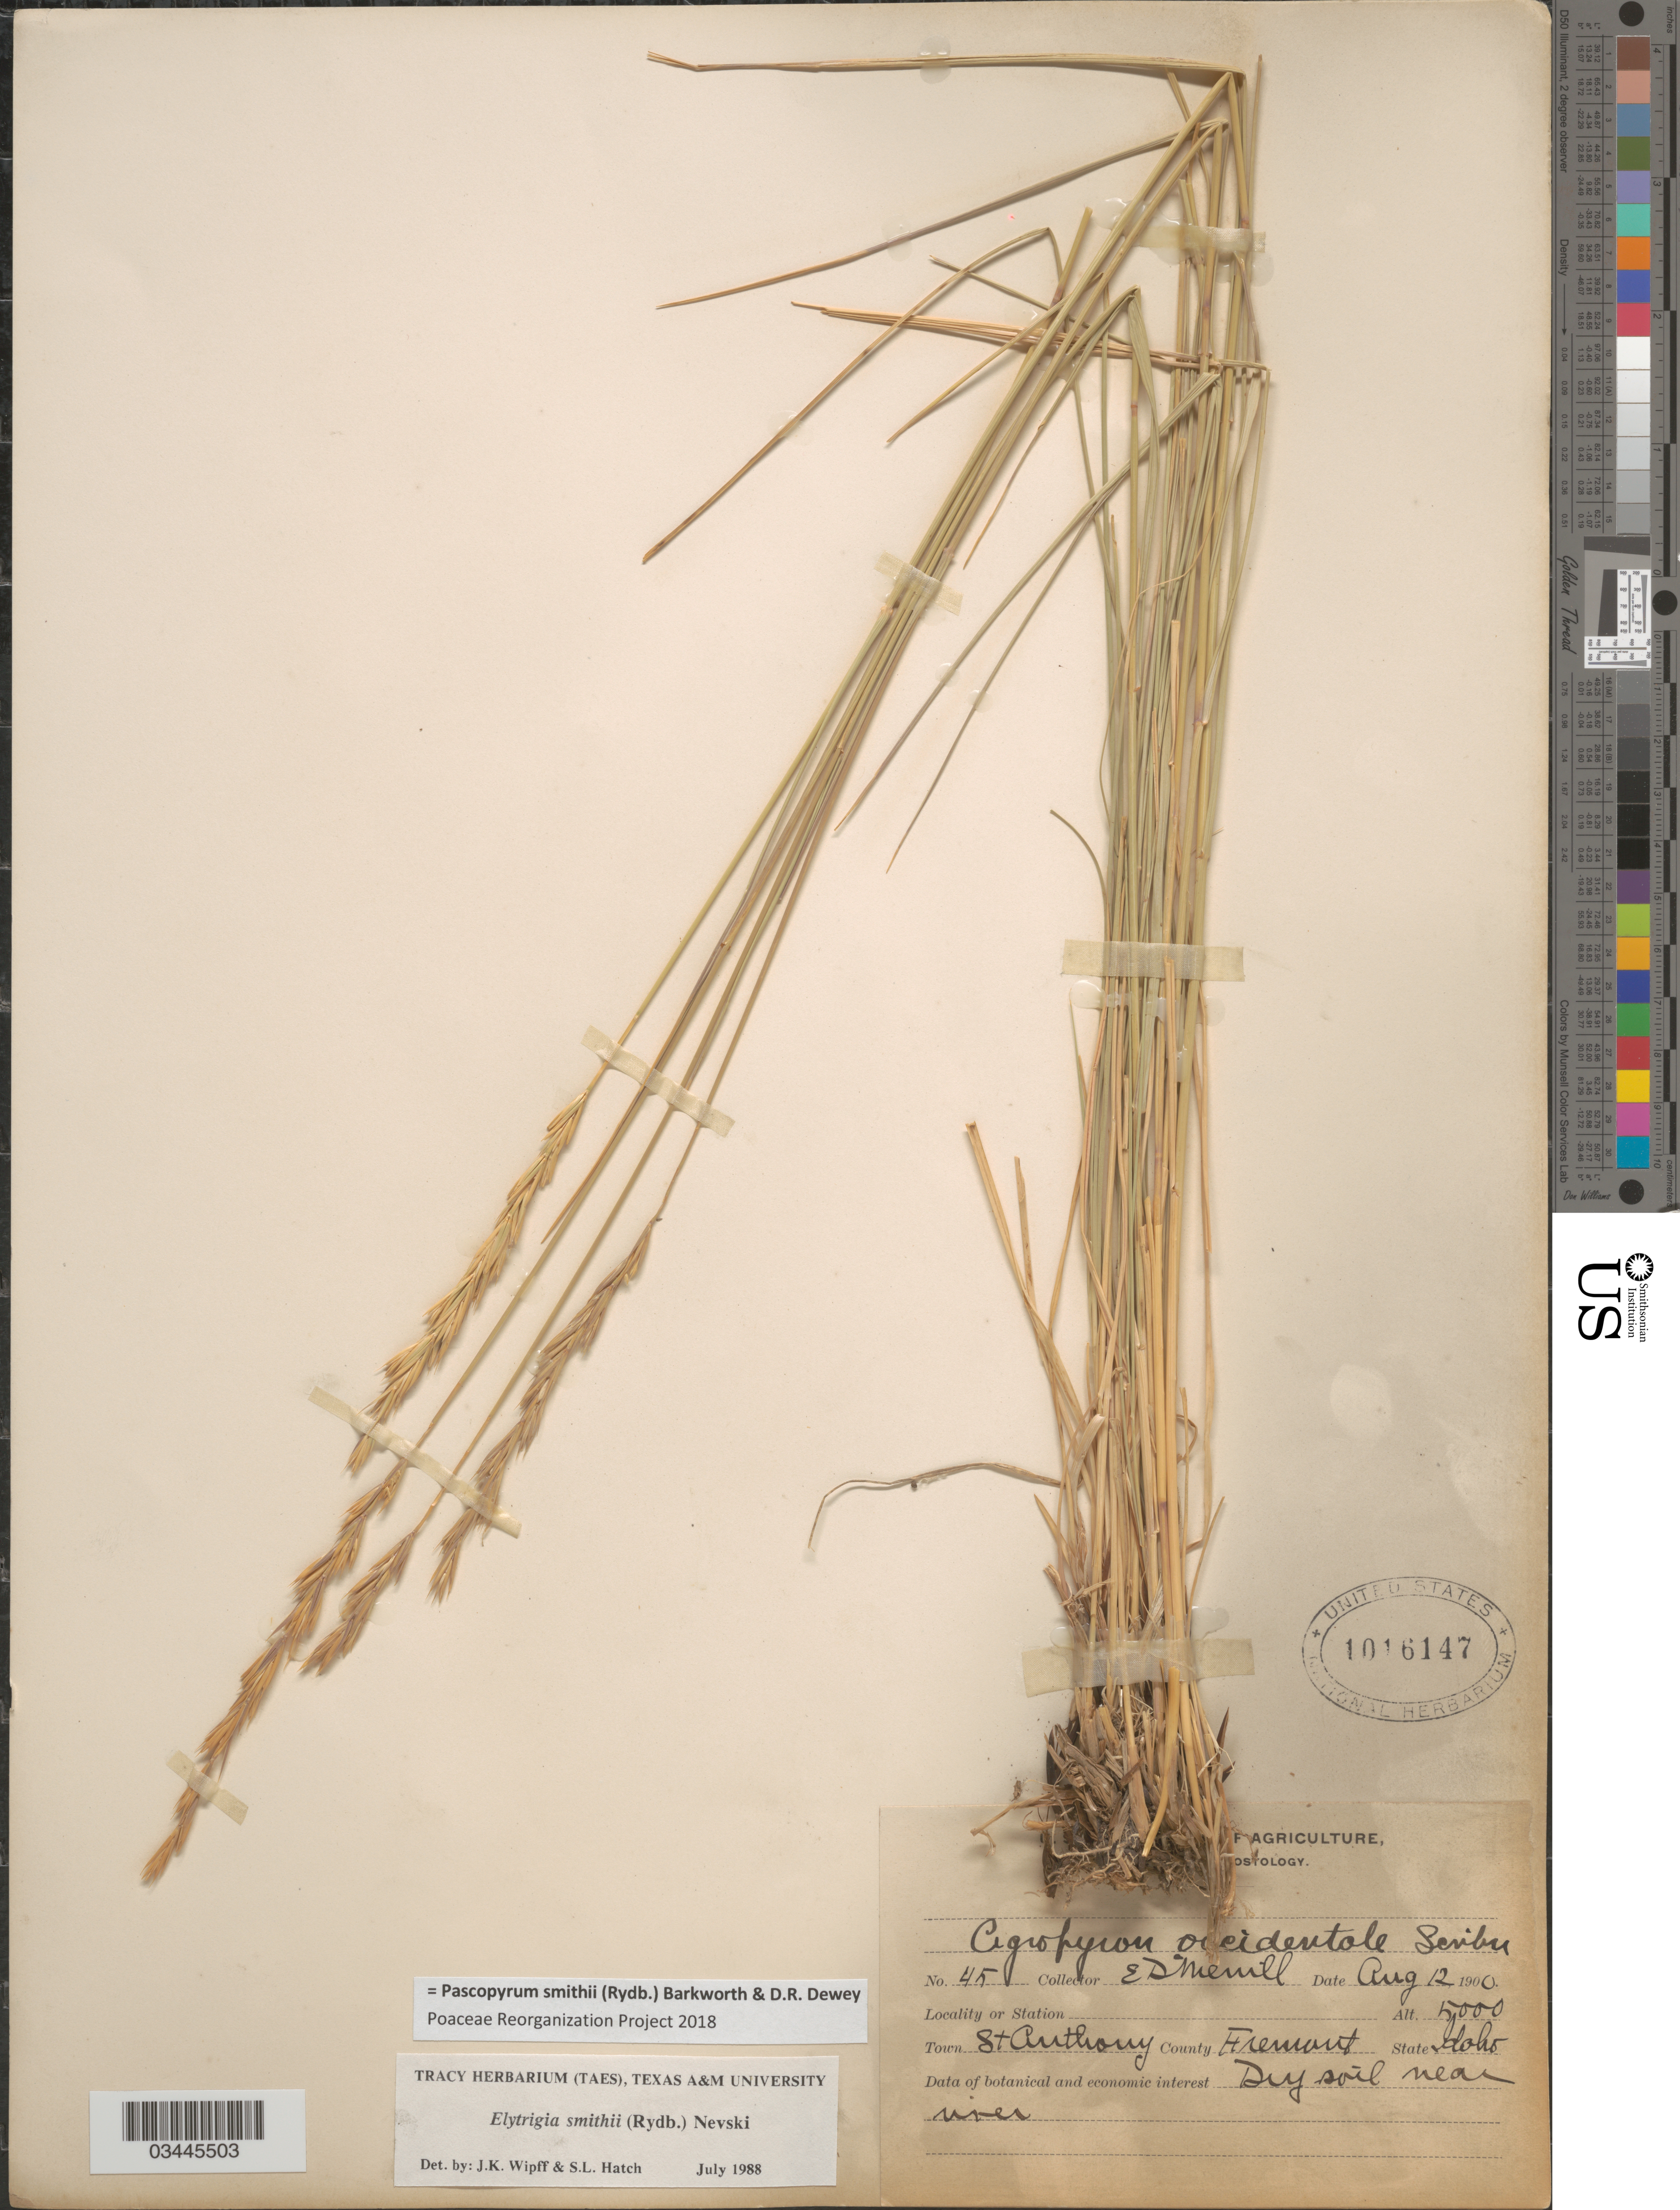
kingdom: Plantae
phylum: Tracheophyta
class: Liliopsida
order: Poales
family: Poaceae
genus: Pascopyrum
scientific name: Pascopyrum smithii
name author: (Rydb.) Barkworth & Dewey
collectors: E. D. Merrill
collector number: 45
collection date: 1900-08-12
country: United States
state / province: Idaho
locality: Town St Anthony. County Fremont.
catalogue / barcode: US 1016147